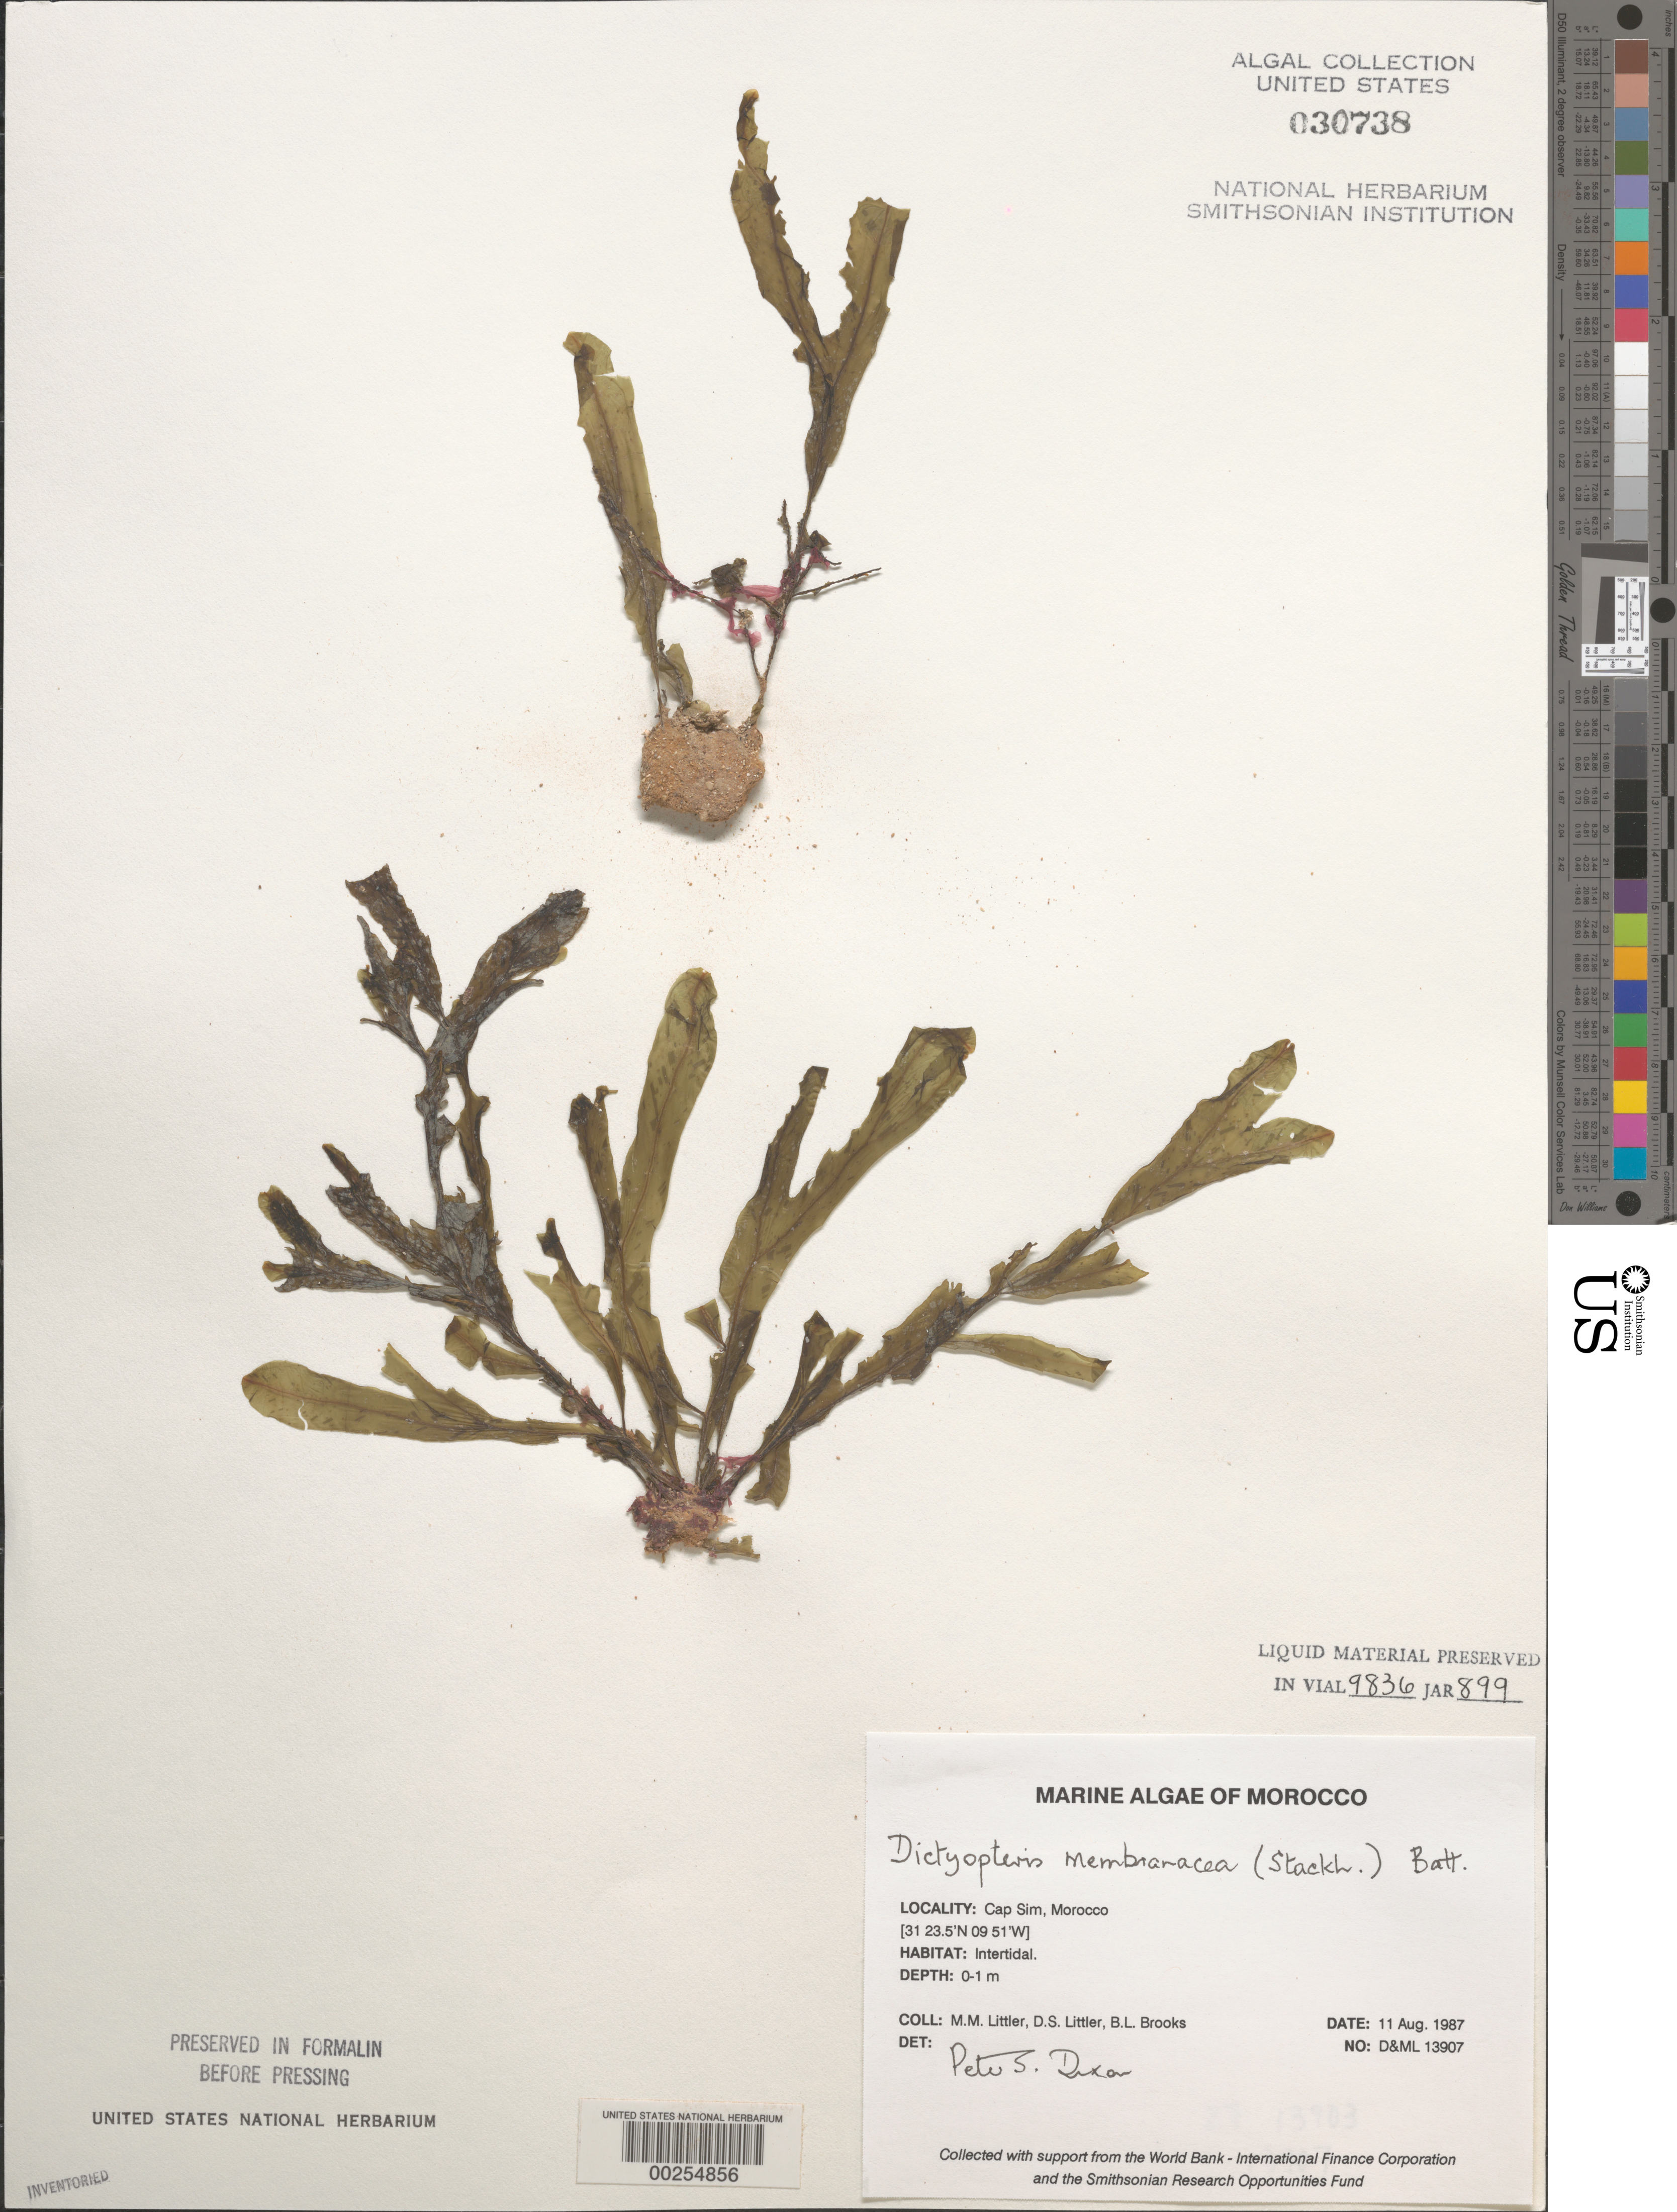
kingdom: Chromista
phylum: Ochrophyta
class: Phaeophyceae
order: Dictyotales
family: Dictyotaceae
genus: Dictyopteris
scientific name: Dictyopteris polypodioides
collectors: M. M. Littler, D. S. Littler & B. Brooks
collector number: D&ML 13907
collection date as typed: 11 Aug 1987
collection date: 1987-08-11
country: Morocco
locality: Cap Sim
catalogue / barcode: US 30738